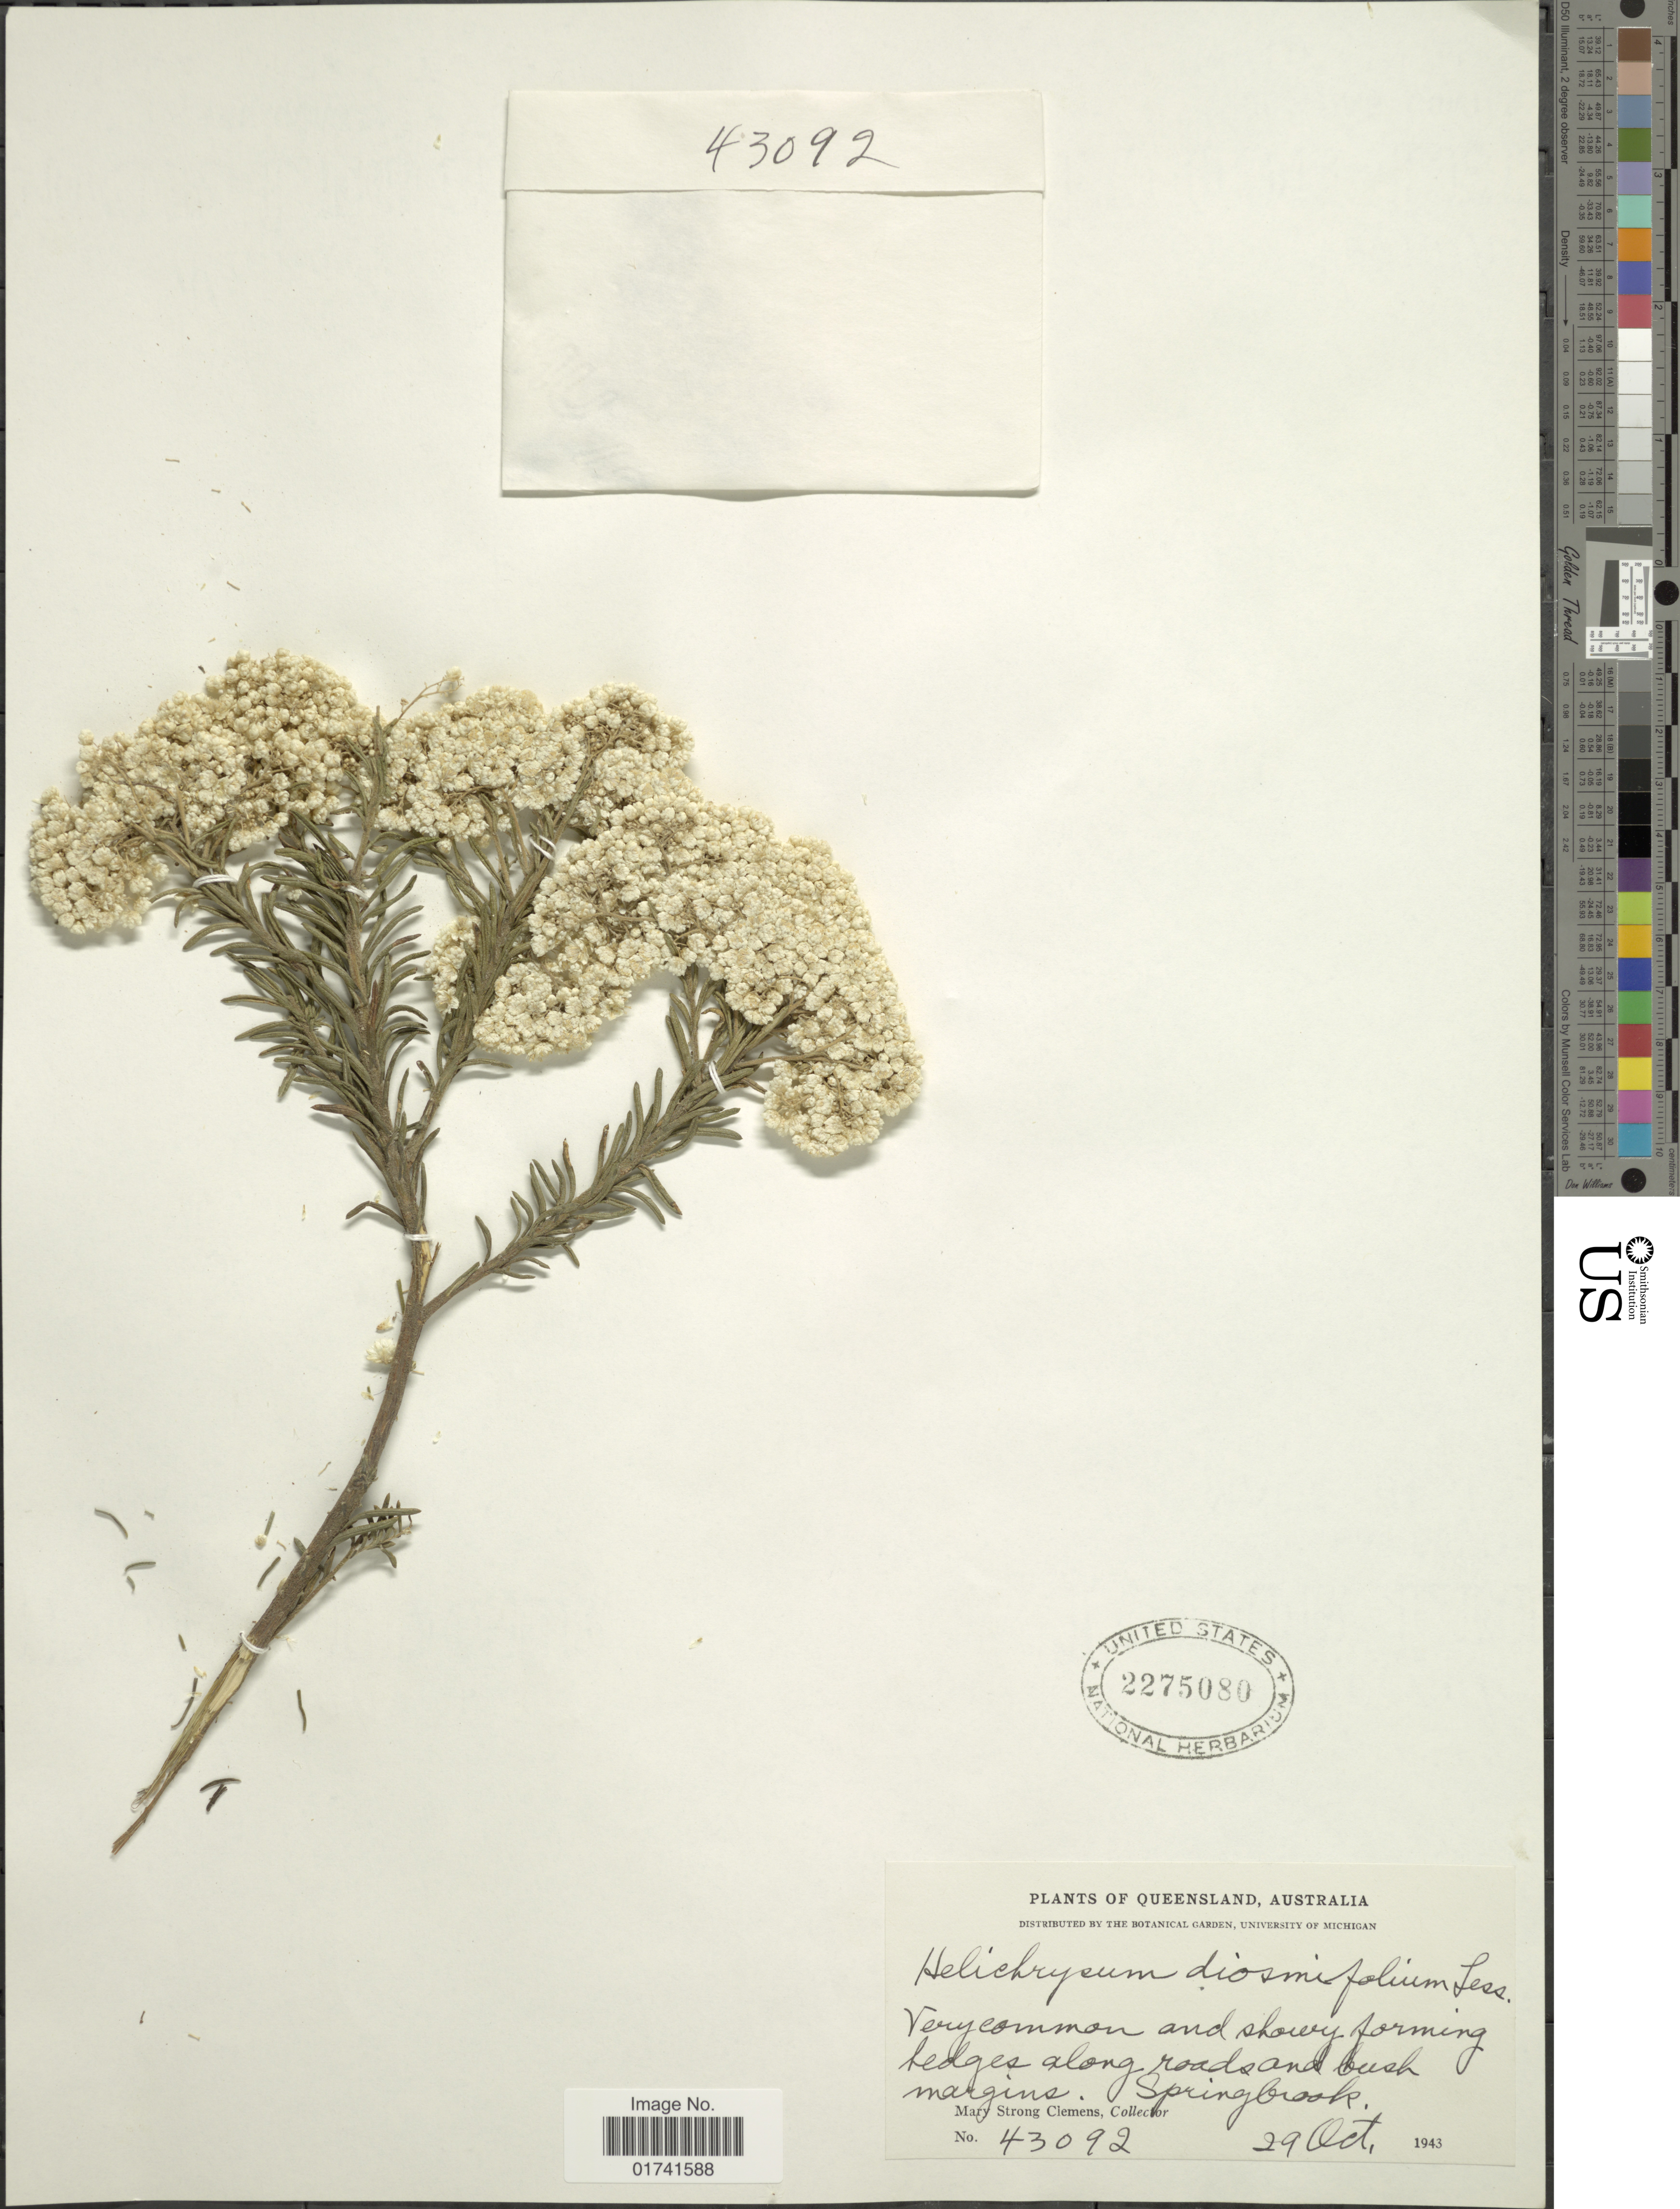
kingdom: Plantae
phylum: Tracheophyta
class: Magnoliopsida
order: Asterales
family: Asteraceae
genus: Ozothamnus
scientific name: Ozothamnus diosmifolius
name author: (Vent.) DC.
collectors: M. S. Clemens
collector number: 43092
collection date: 1943-10-29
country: Australia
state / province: Queensland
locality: Ledges along roads and bush margins, Springbrook.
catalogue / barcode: US 2275080